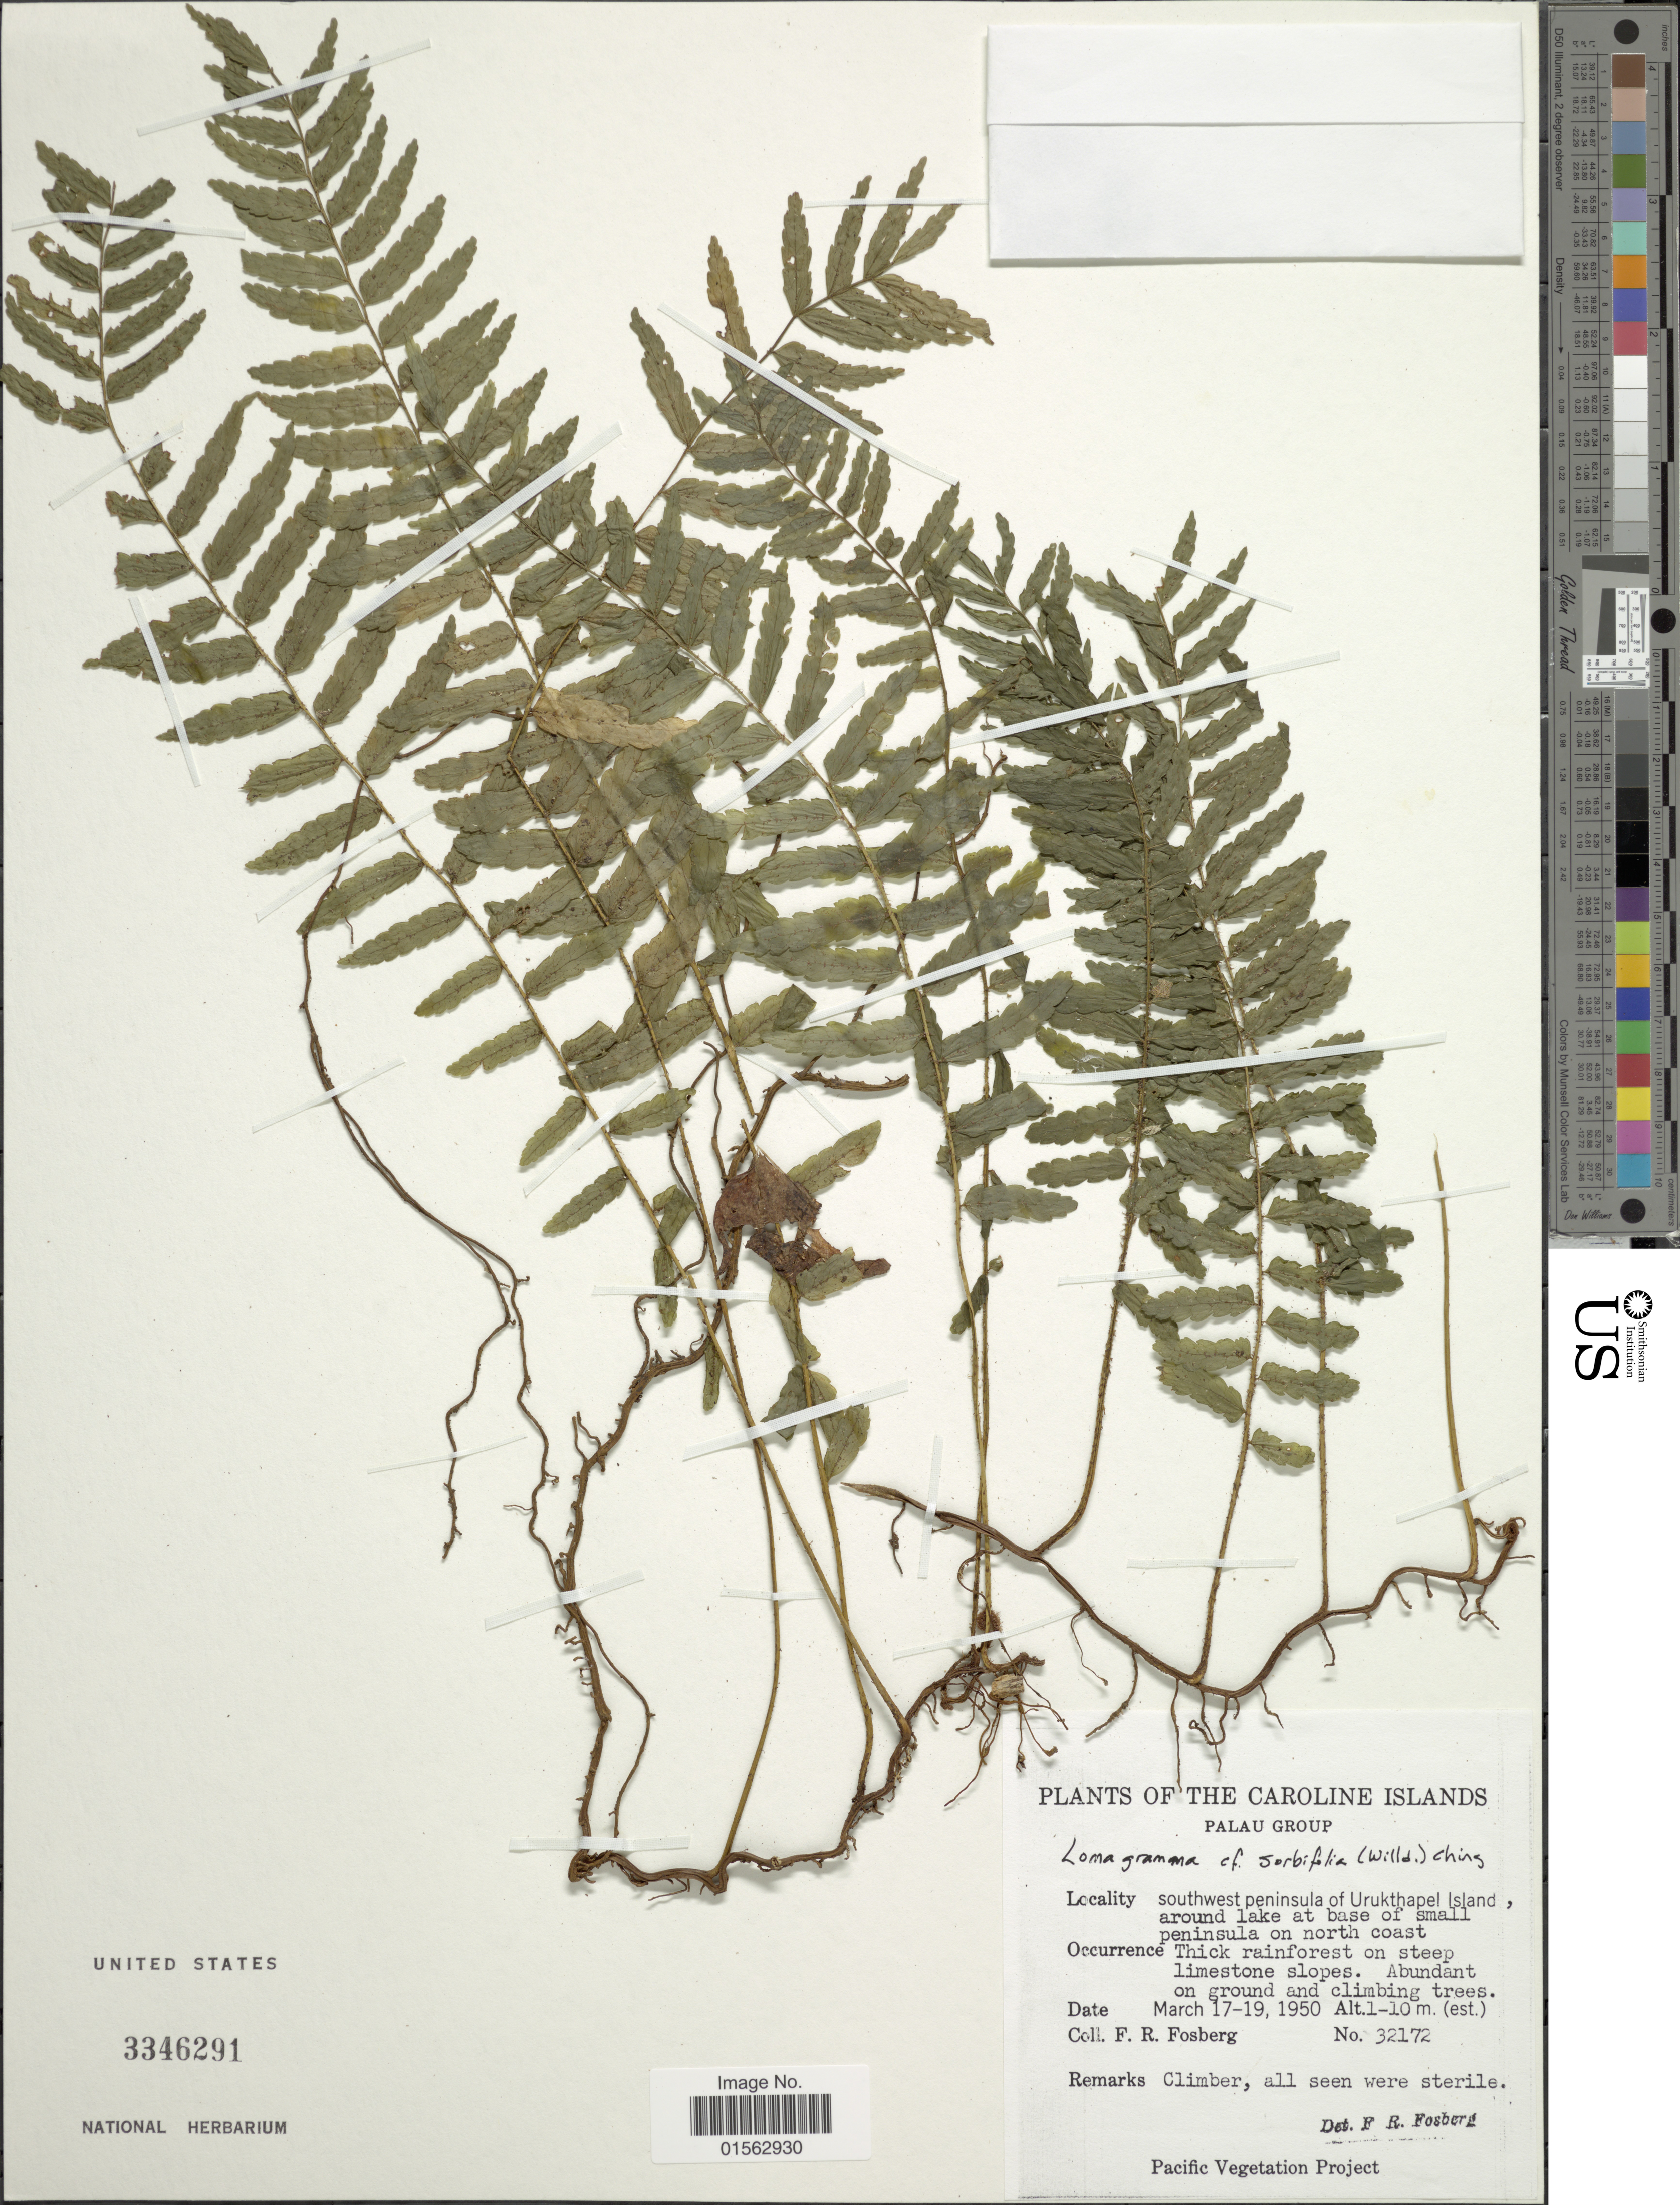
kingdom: Plantae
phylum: Tracheophyta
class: Polypodiopsida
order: Polypodiales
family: Dryopteridaceae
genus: Lomagramma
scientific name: Lomagramma sorbifolia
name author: (Willd.) Ching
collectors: F. R. Fosberg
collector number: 32172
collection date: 1950-03-17/1950-03-19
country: Palau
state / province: Koror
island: Ngeruktabel [Urukthapel]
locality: southwest peninsula of Urukthapel Island, around lake at base of small peninsula on north coast, thick rainforest on steep limestone slopes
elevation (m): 1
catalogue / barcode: US 3346291